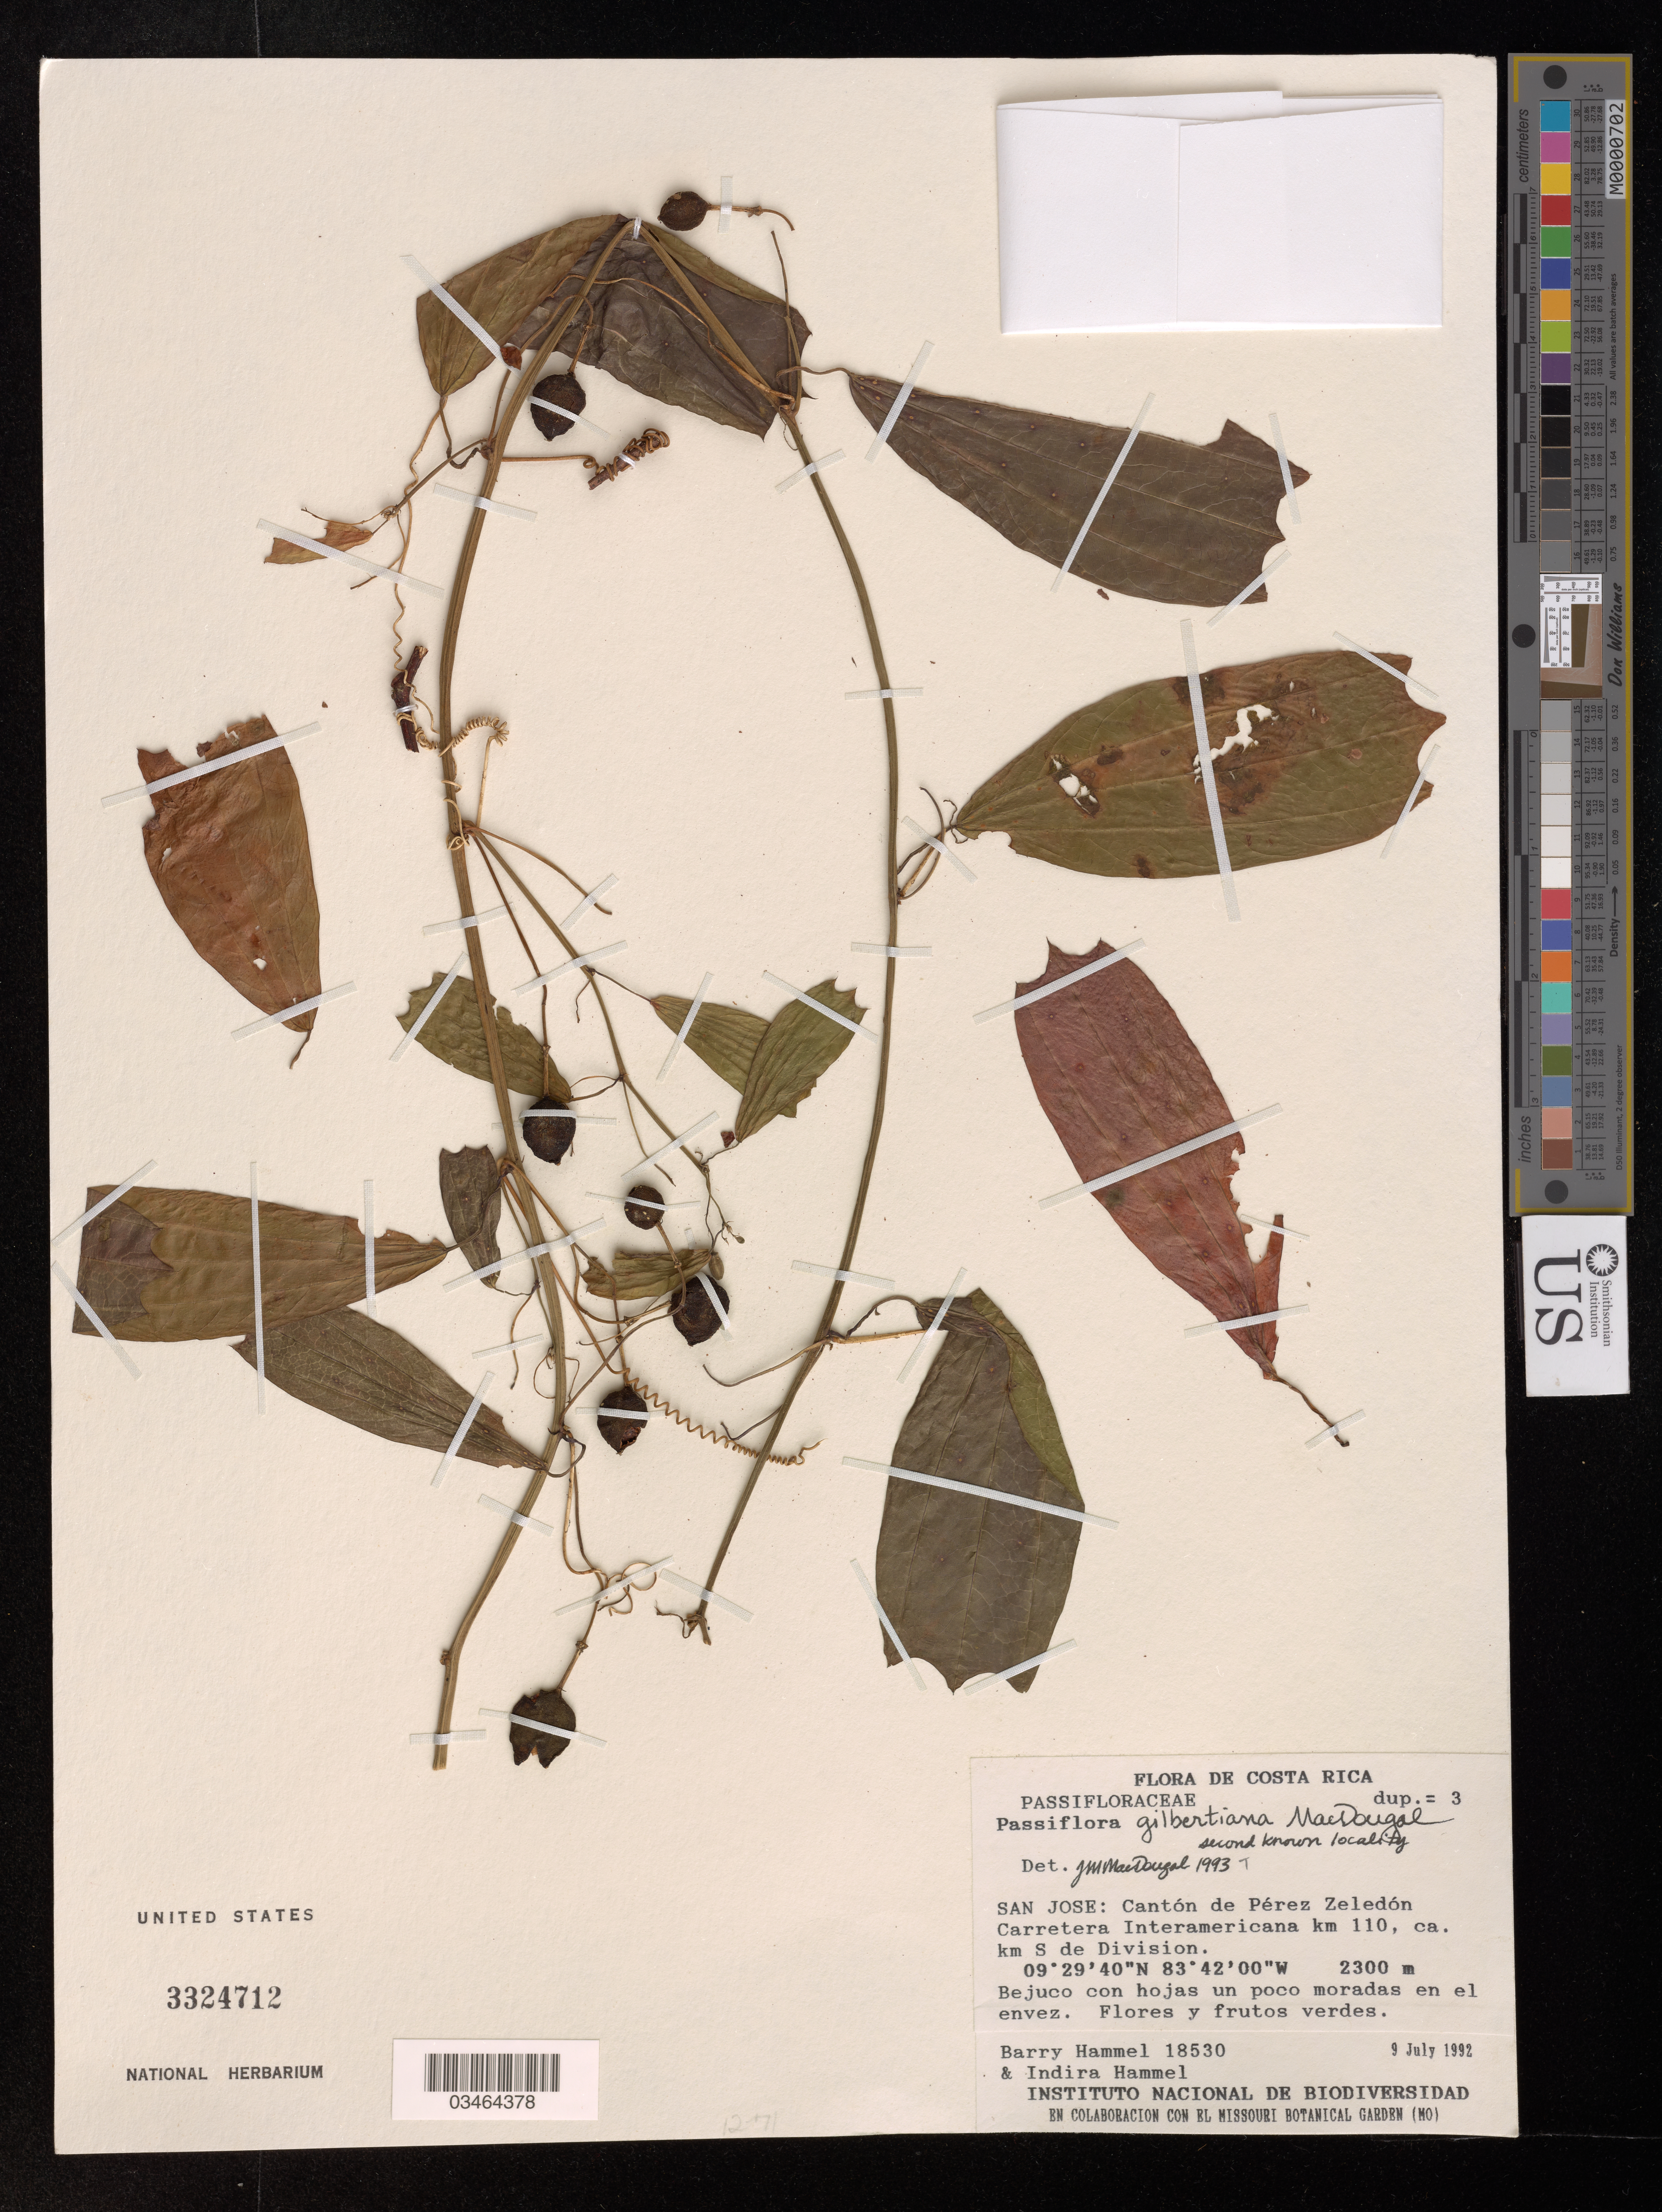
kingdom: Plantae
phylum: Tracheophyta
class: Magnoliopsida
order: Malpighiales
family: Passifloraceae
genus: Passiflora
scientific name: Passiflora gilbertiana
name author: J.M. MacDougal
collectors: B. Hammel & I. Hammel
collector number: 18530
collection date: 1992-07-09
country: Costa Rica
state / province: San José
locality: Cantón de Pérez Zeledón Carretera Interamericana km 110, ca. km S de Division.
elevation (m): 2300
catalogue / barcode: US 3324712